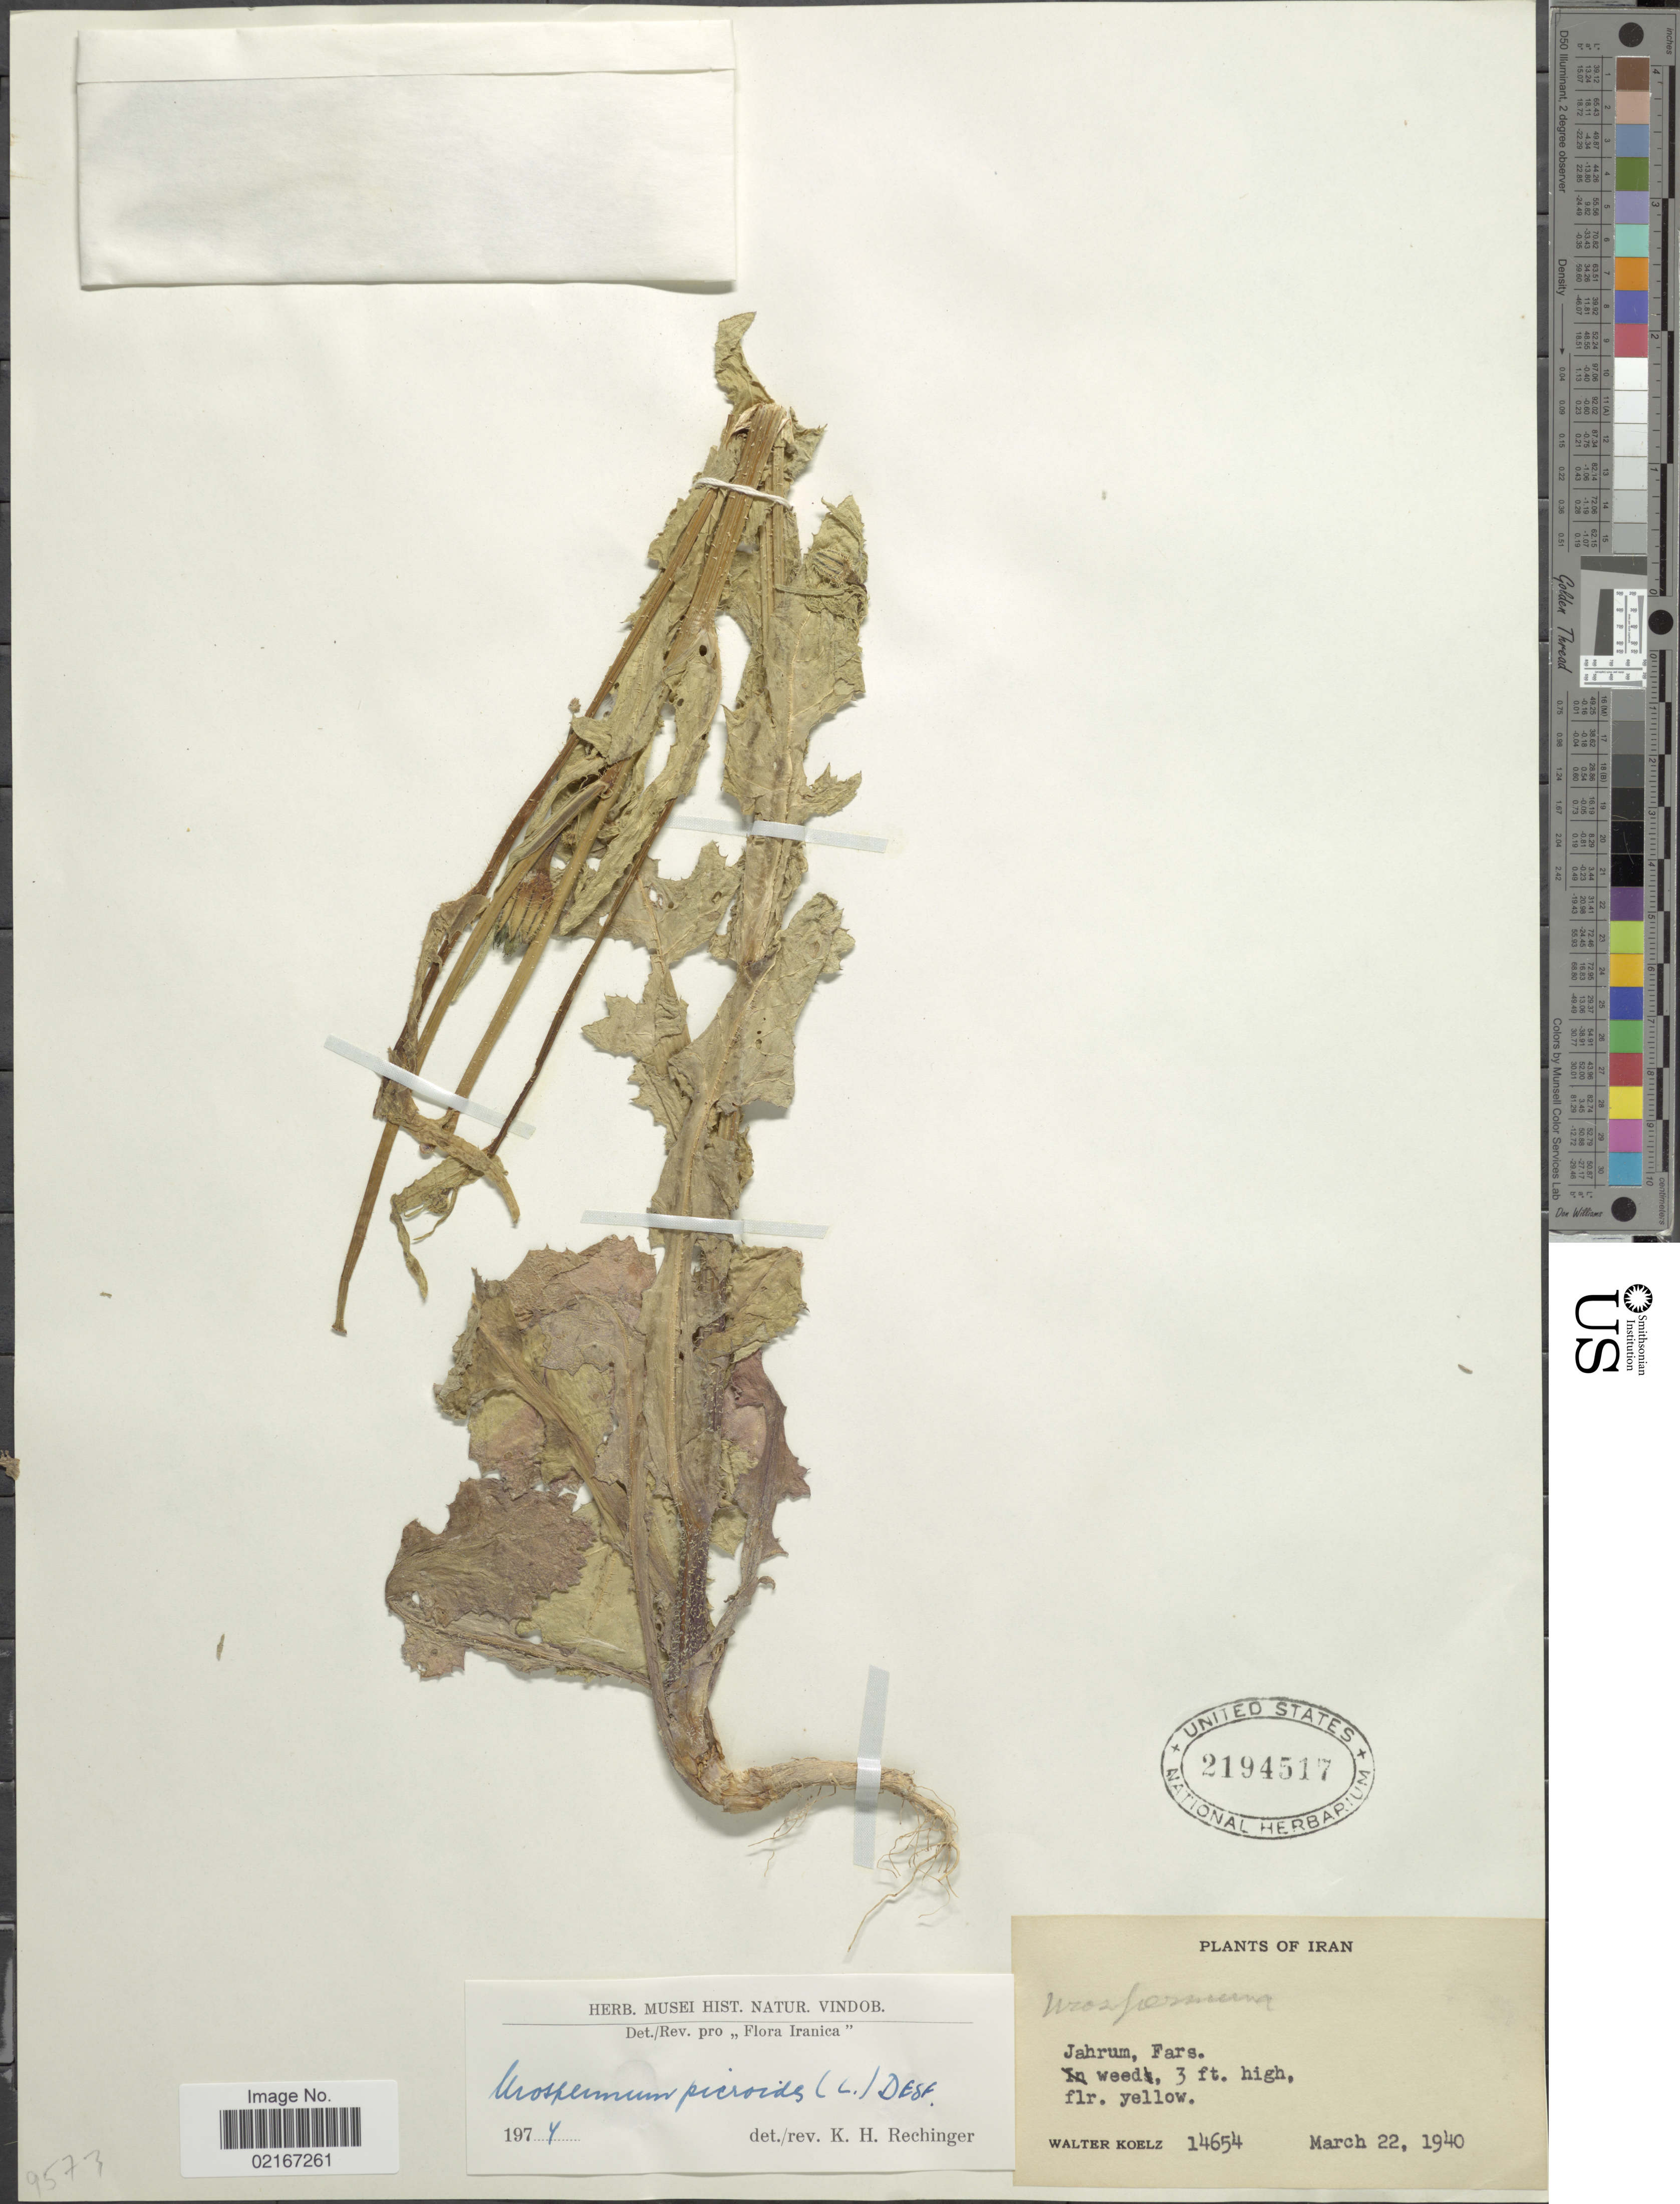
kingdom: Plantae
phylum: Tracheophyta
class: Magnoliopsida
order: Asterales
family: Asteraceae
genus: Urospermum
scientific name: Urospermum picroides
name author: (L.) F.W. Schmidt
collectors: W. N. Koelz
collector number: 14654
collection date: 1940-03-22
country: Iran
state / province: Fars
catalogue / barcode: US 2194517